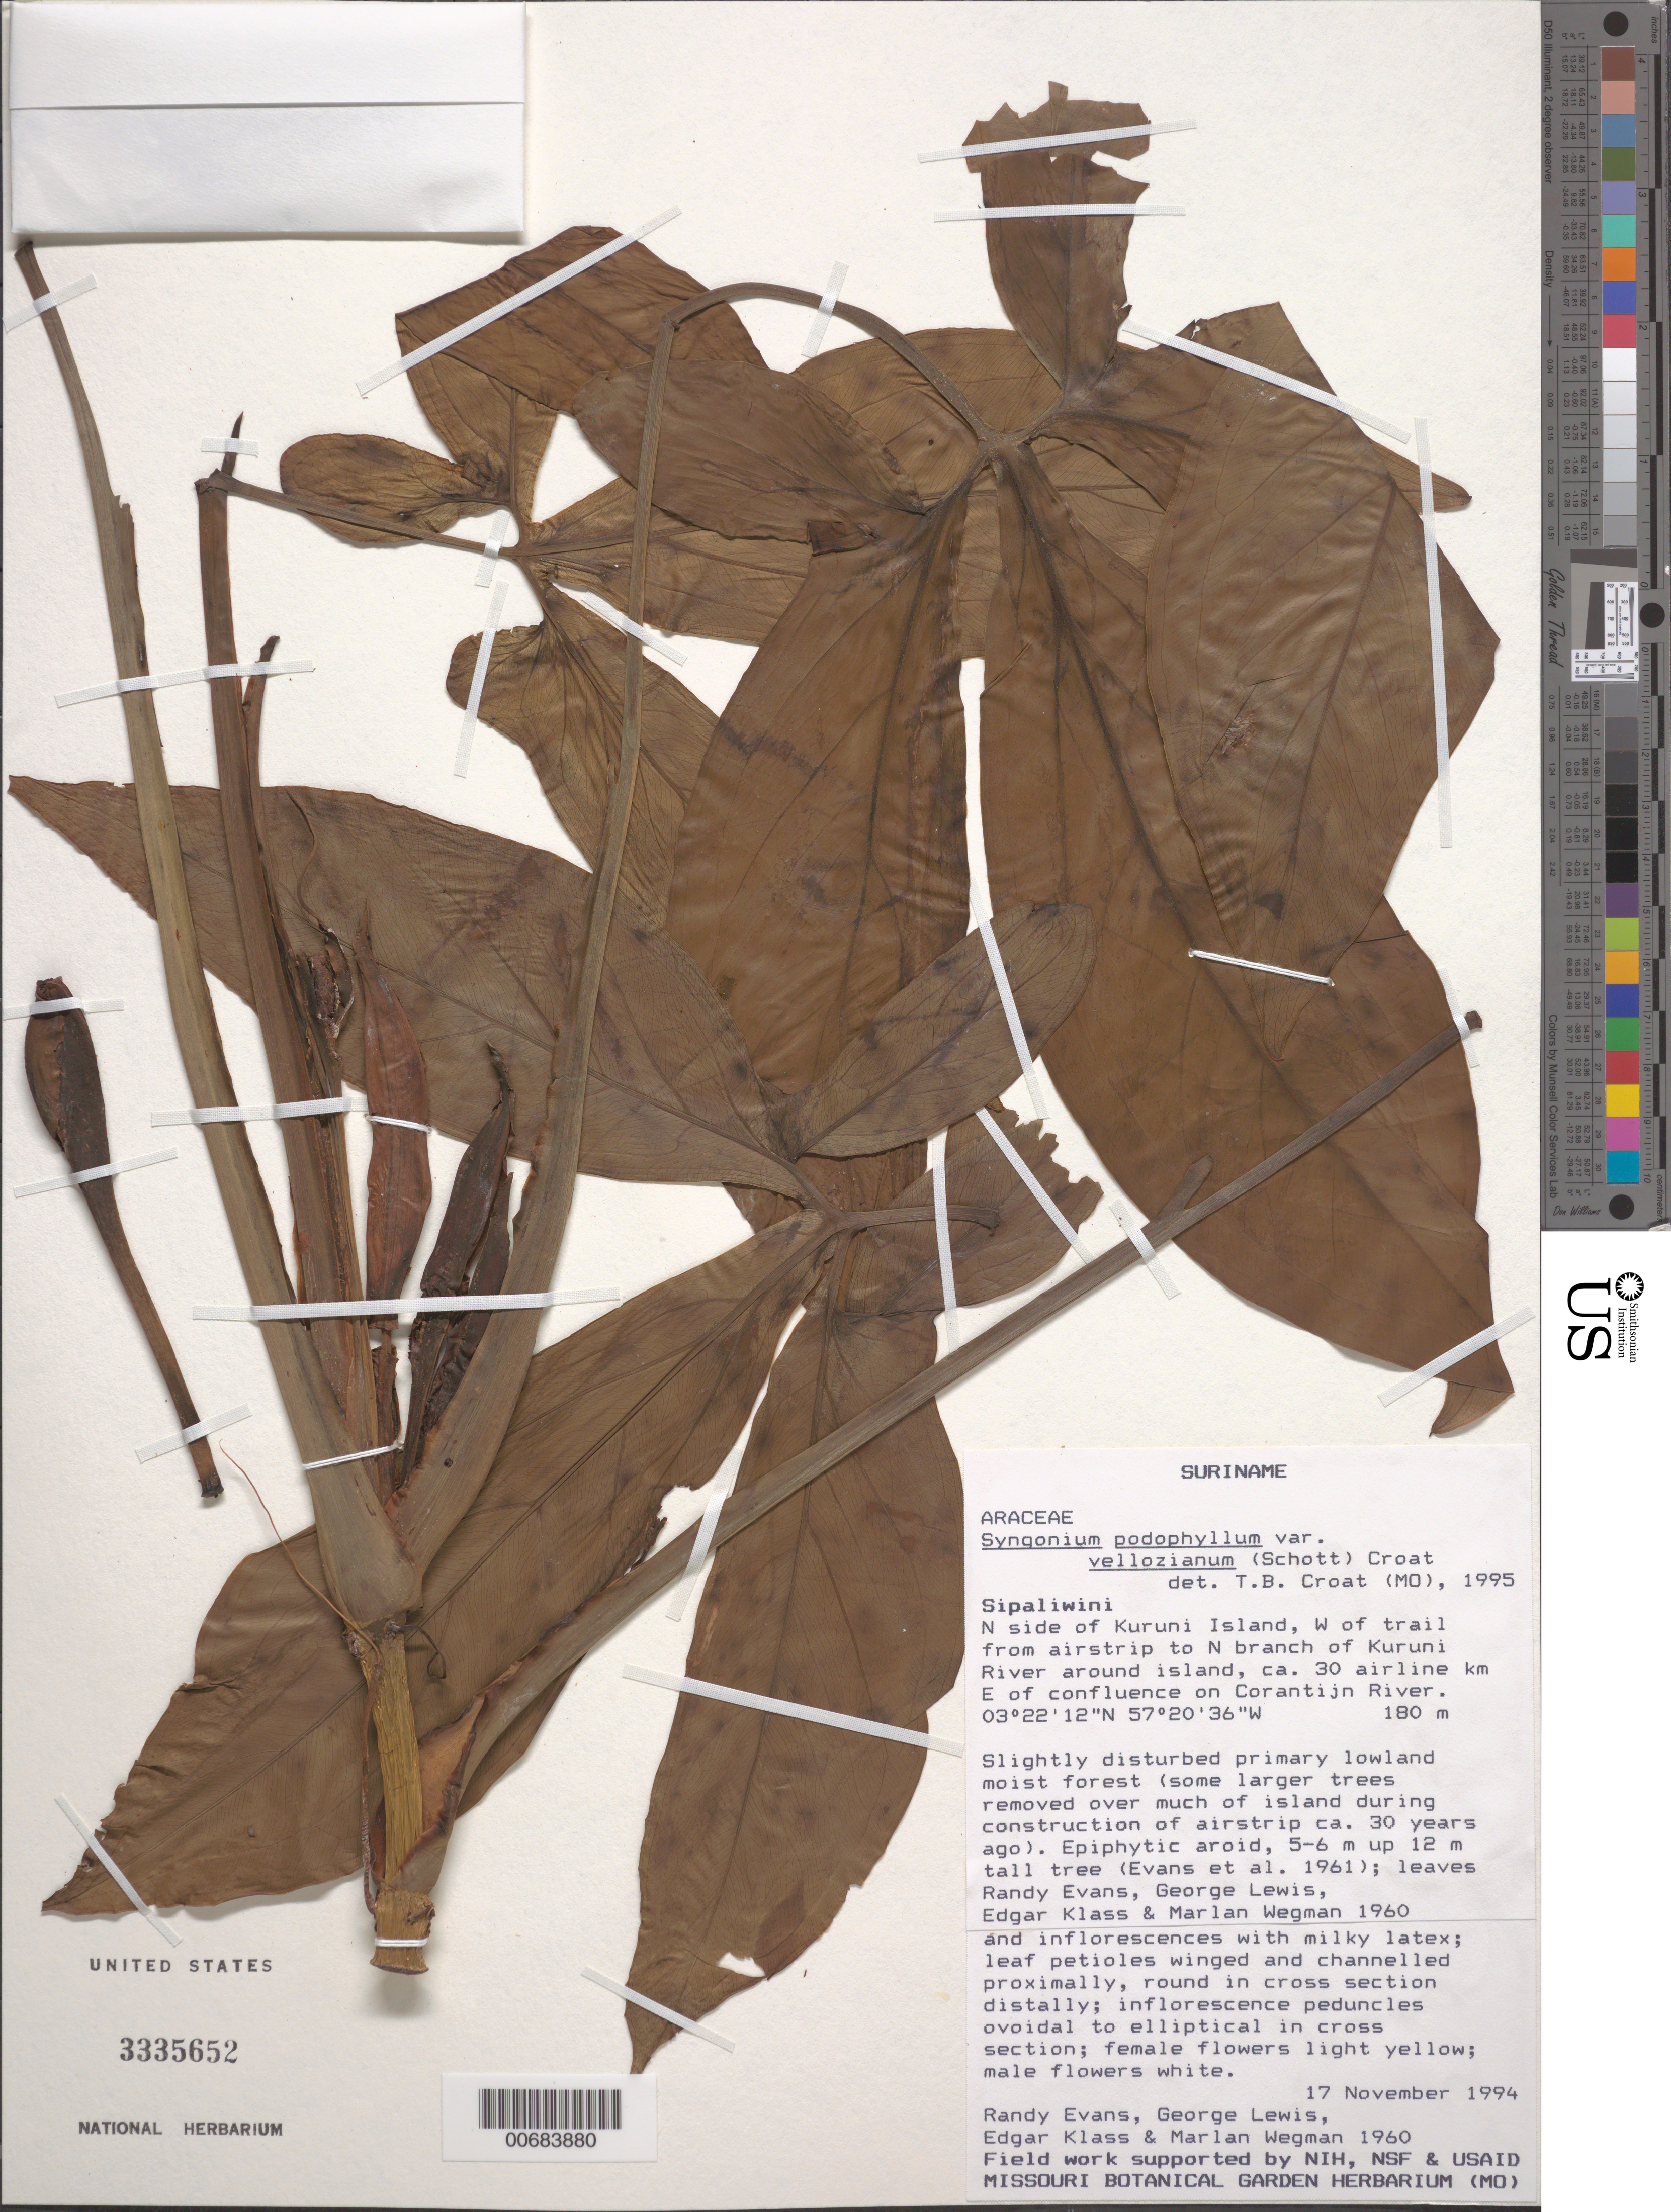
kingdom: Plantae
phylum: Tracheophyta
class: Liliopsida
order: Alismatales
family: Araceae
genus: Syngonium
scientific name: Syngonium podophyllum var. vellozianum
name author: (Schott) Croat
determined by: Croat, Thomas B., Missouri Botanical Garden (MO)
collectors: R. Evans, G. Lewis, E. Klass & M. Wegman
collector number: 1960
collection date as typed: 17-Nov-94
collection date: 1994-11-17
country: Suriname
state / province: Sipaliwini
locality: Kuruni Island, N side, W of trail from airstrip to N branch of Kuruni R., ca 30 airline km E of confluence on Corantijn R.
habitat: Slightly disturbed primary lowland moist forest (some larger trees removed over much of island during construction of airstrip ca. 30 yrs ago)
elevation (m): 180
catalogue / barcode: US 3335652